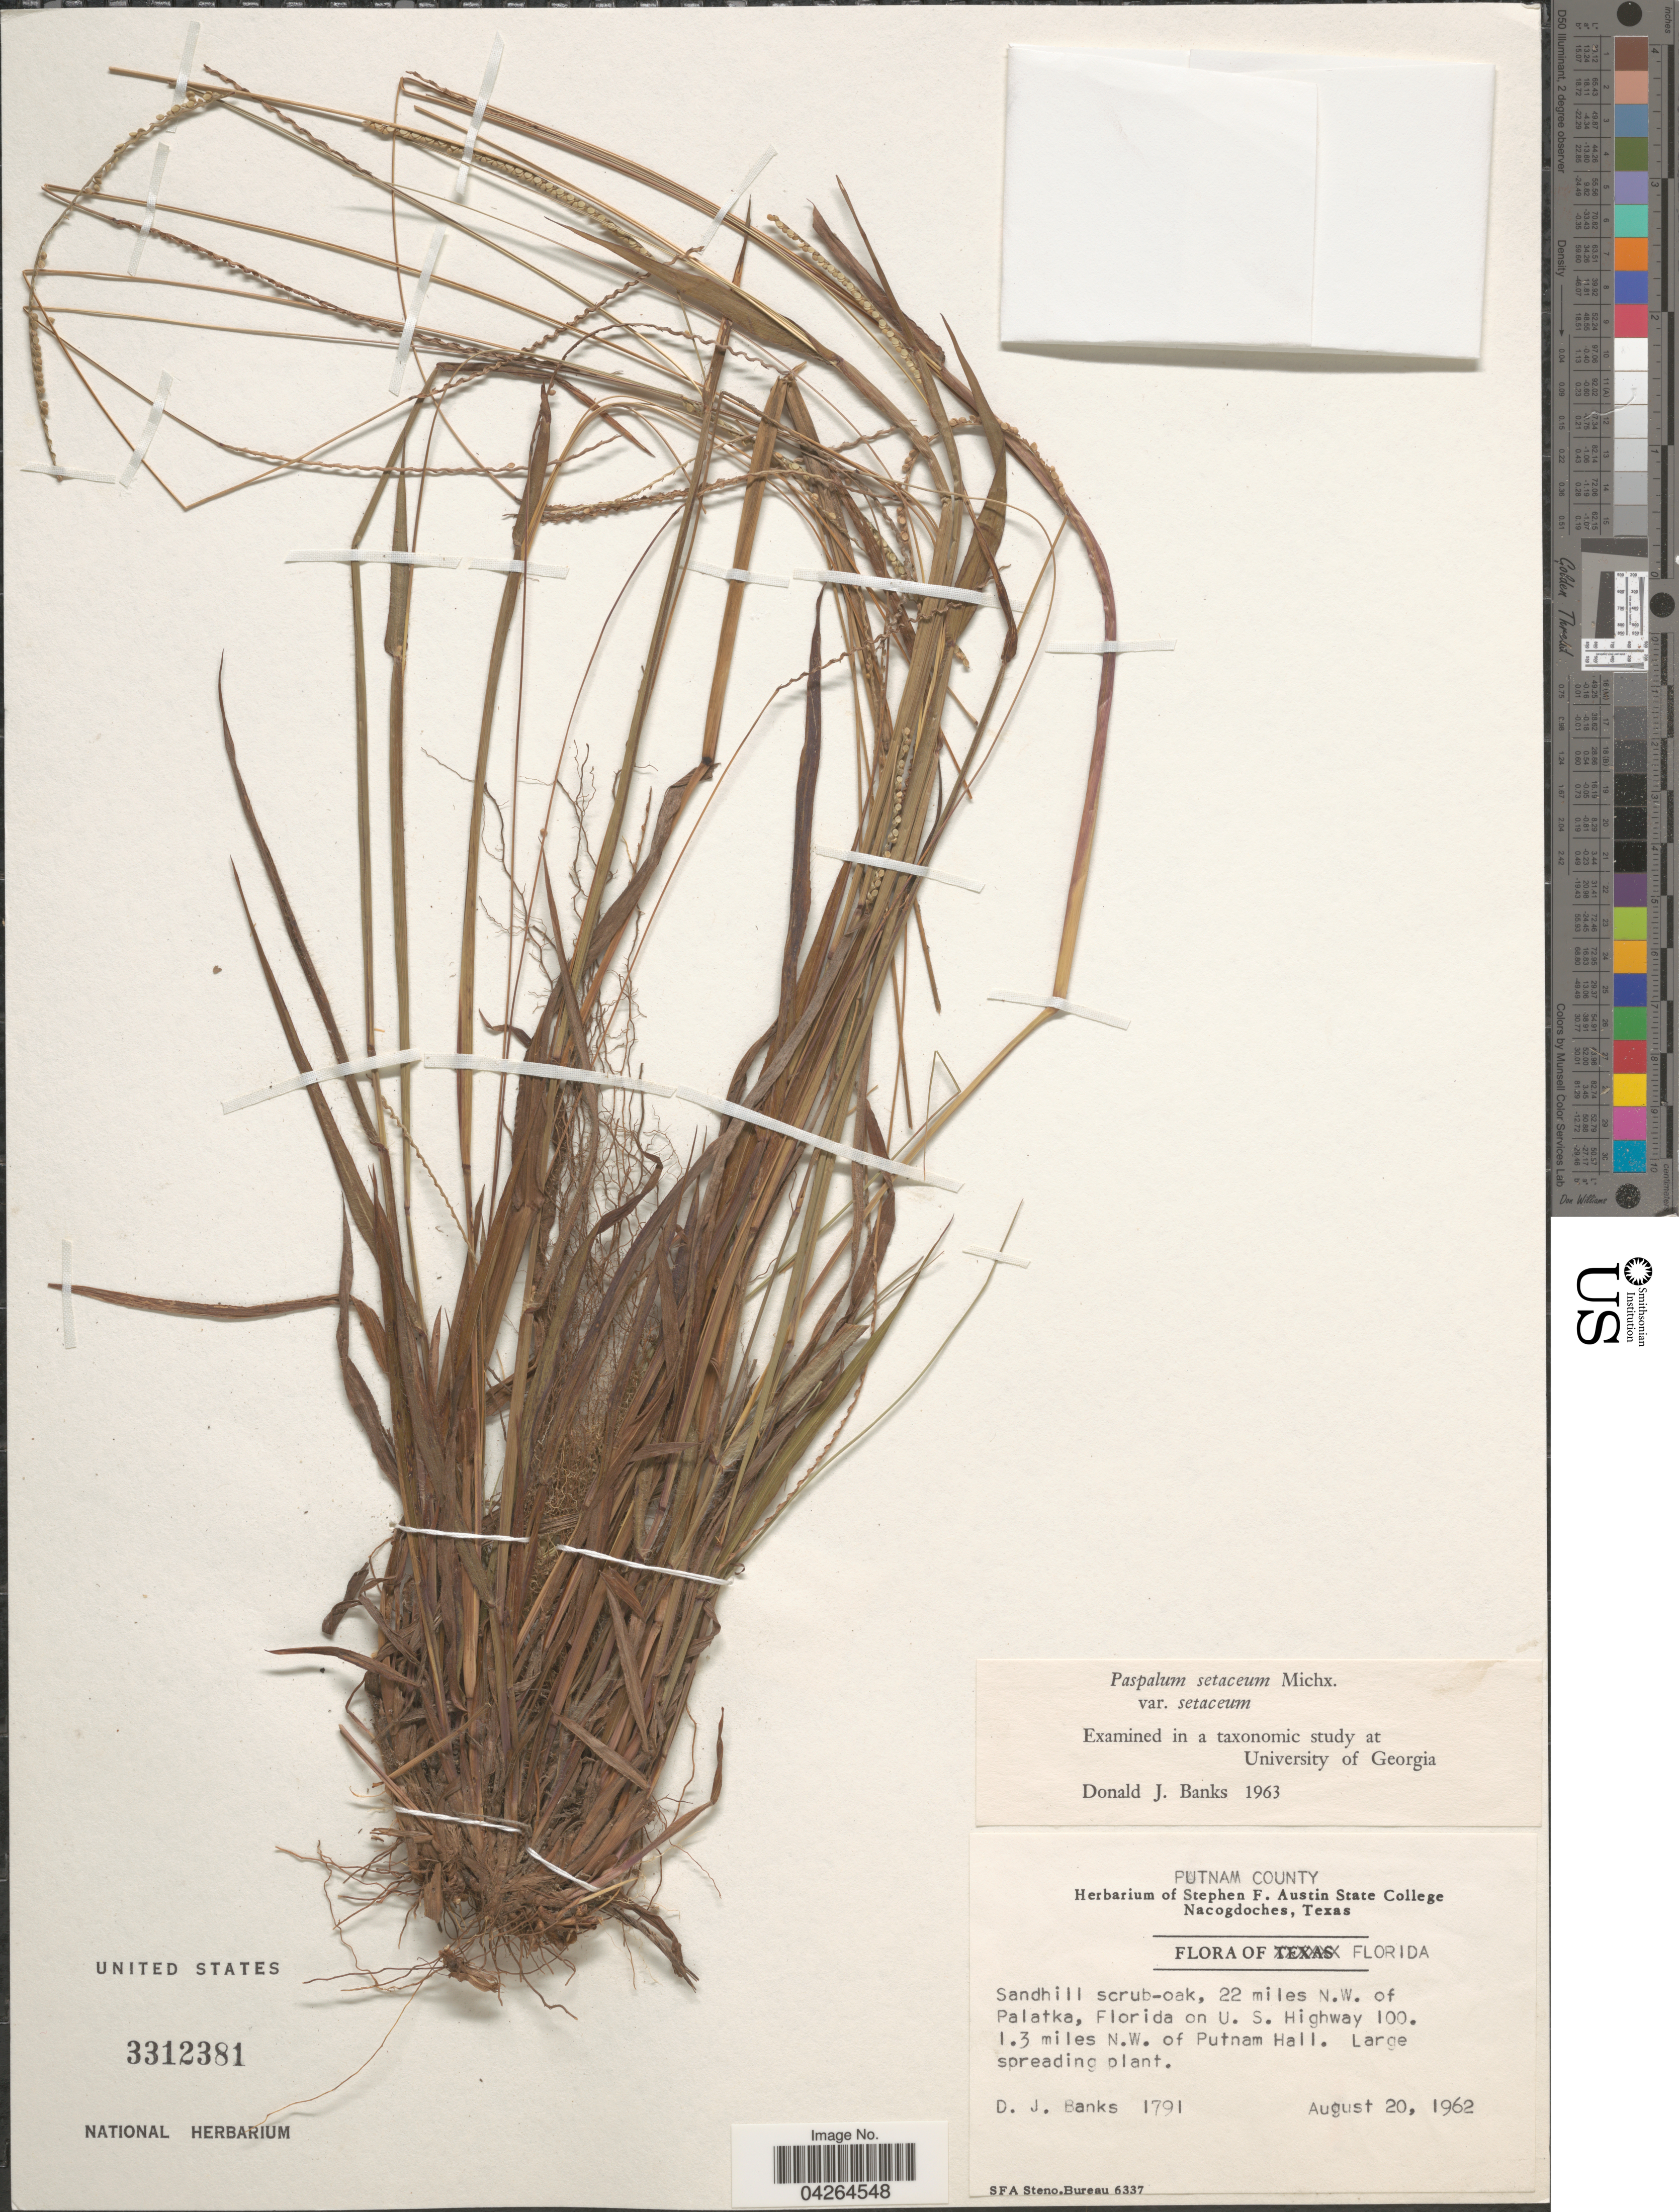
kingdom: Plantae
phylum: Tracheophyta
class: Liliopsida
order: Poales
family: Poaceae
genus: Paspalum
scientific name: Paspalum setaceum var. setaceum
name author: Michx.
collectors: D. J. Banks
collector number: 1791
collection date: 1962-08-20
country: United States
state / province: Florida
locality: Putnam County. Sandhill scrub-oak, 22 miles N.W. of Palatka, Florida on U. S. Highway 100. 1.3 miles N.W. of Putnam Hall.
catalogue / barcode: US 3312381